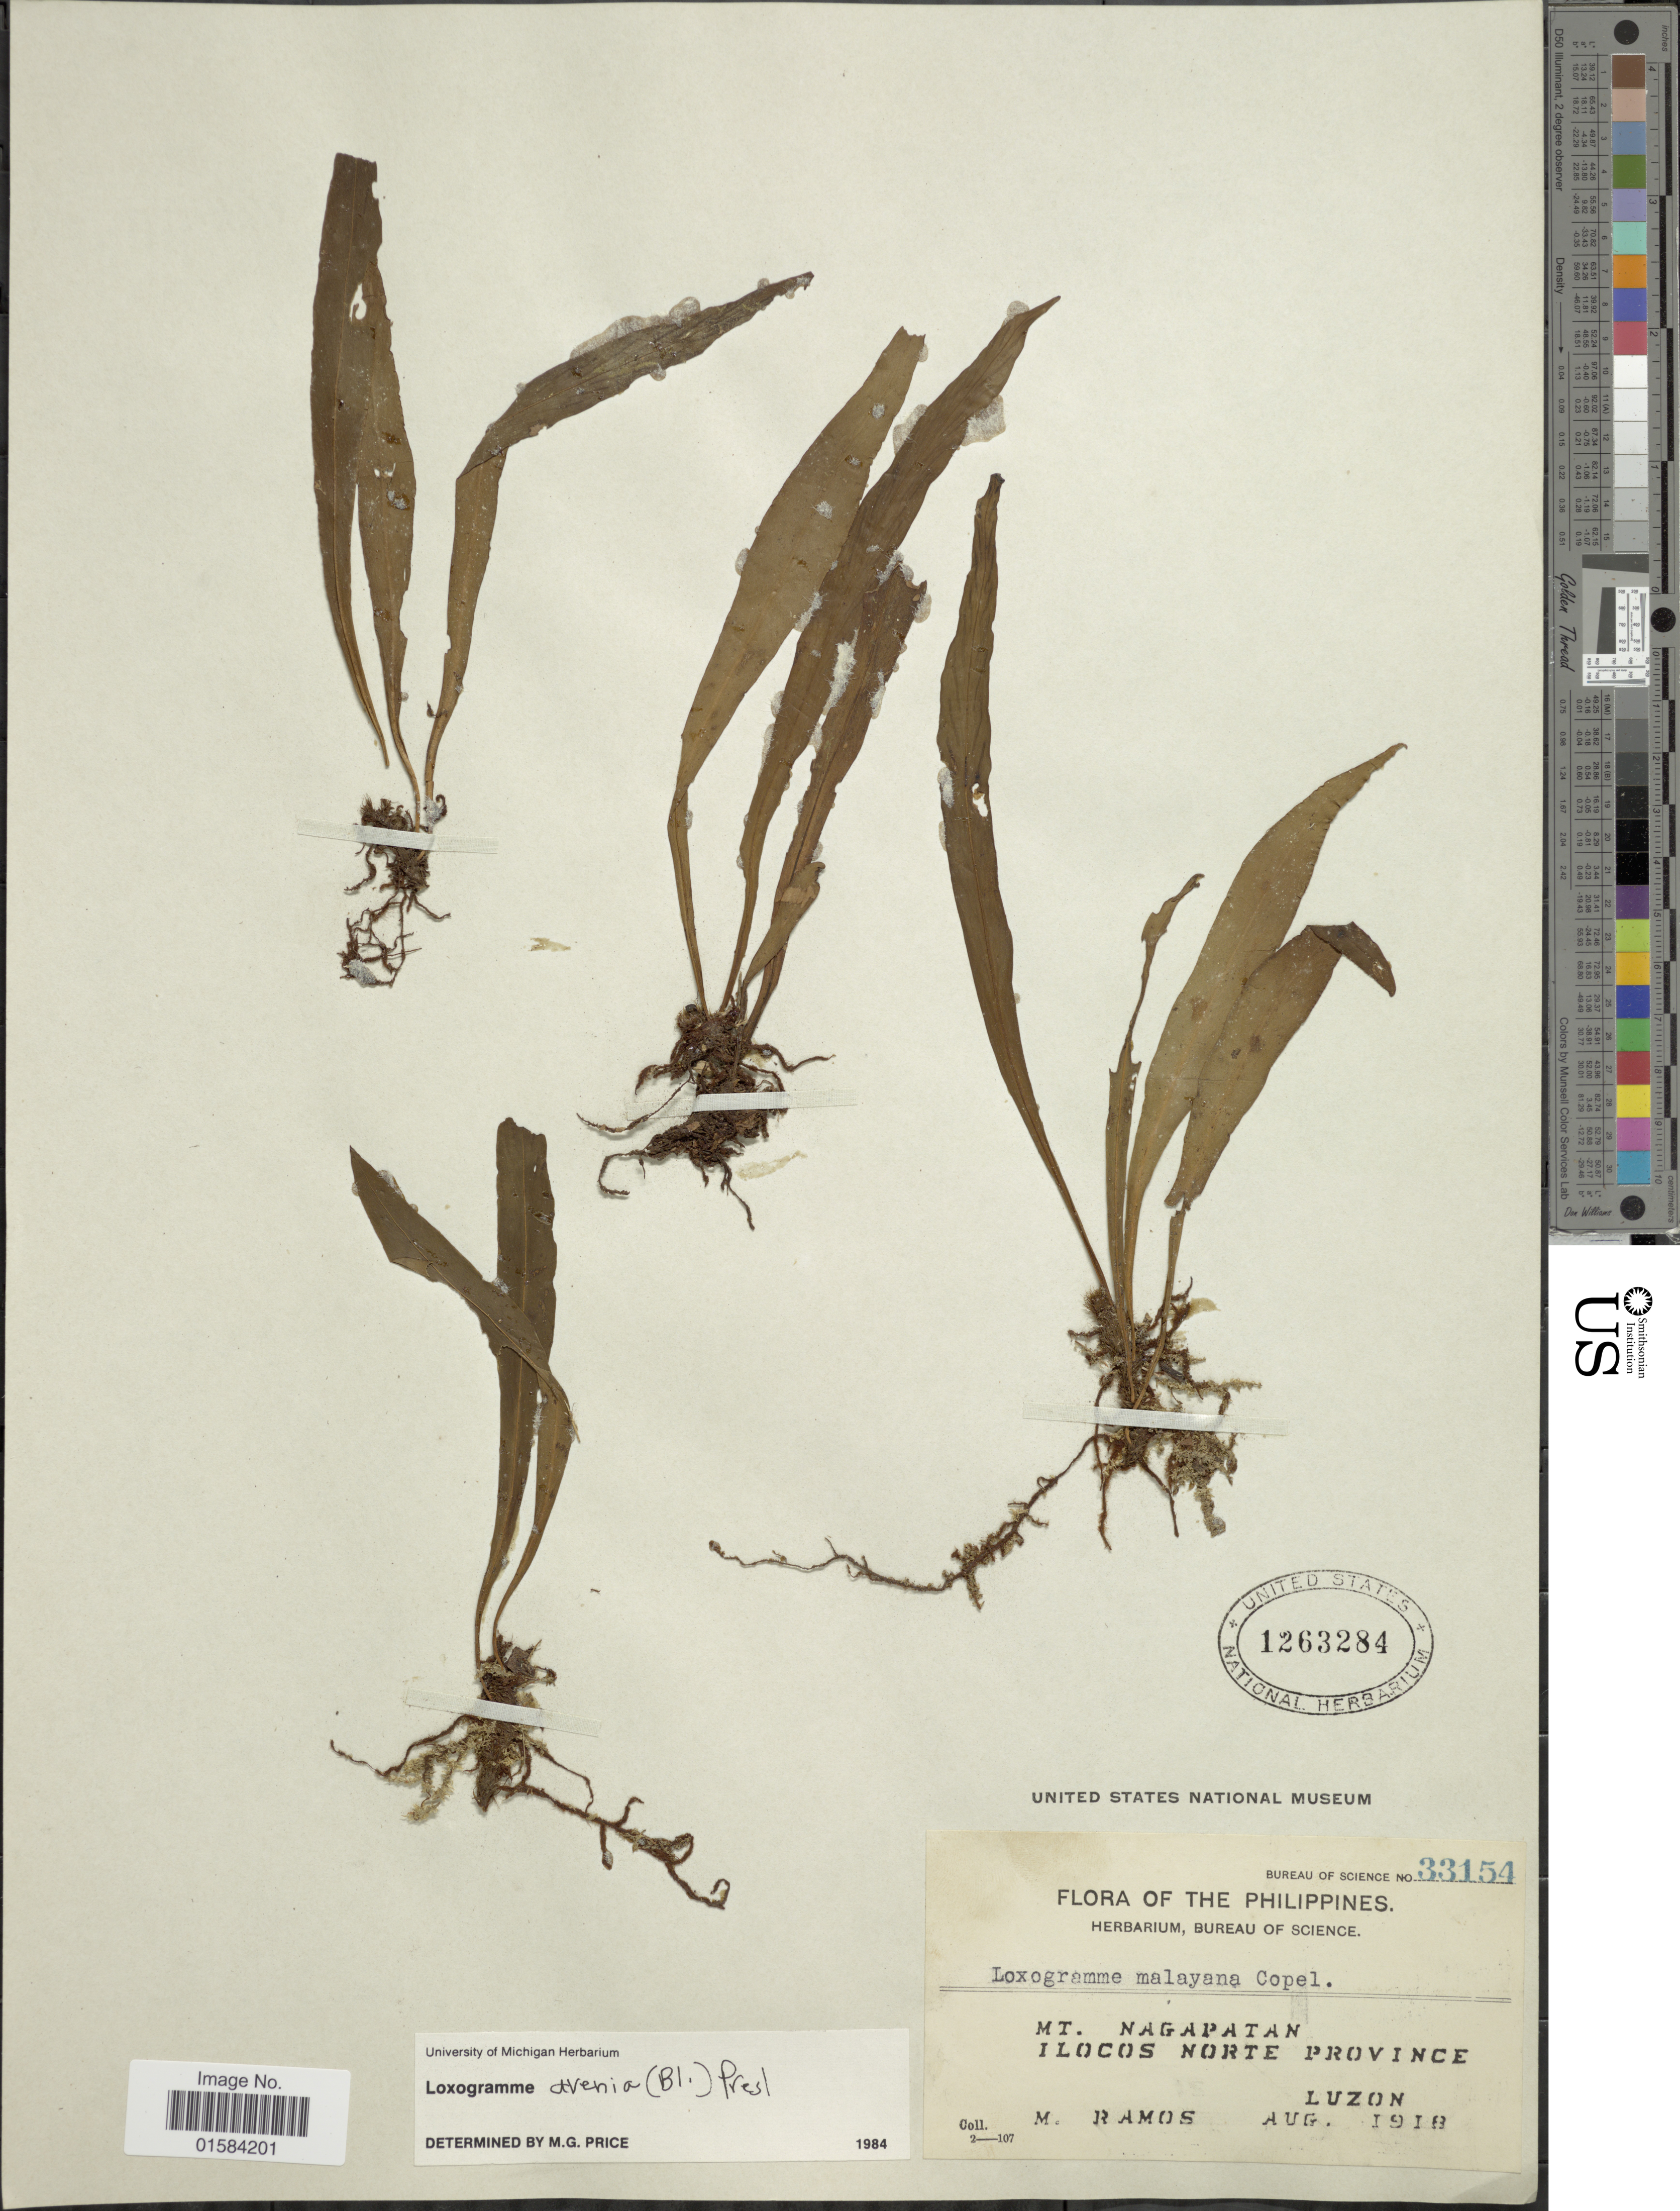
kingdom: Plantae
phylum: Tracheophyta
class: Polypodiopsida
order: Polypodiales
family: Polypodiaceae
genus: Loxogramme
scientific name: Loxogramme avenia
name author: (Blume) C. Presl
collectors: M. Ramos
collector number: Bureau of Science 33154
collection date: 1918-08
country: Philippines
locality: Mt Nagapatan, Ilocos Norte province, Luzon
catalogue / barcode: US 1263284